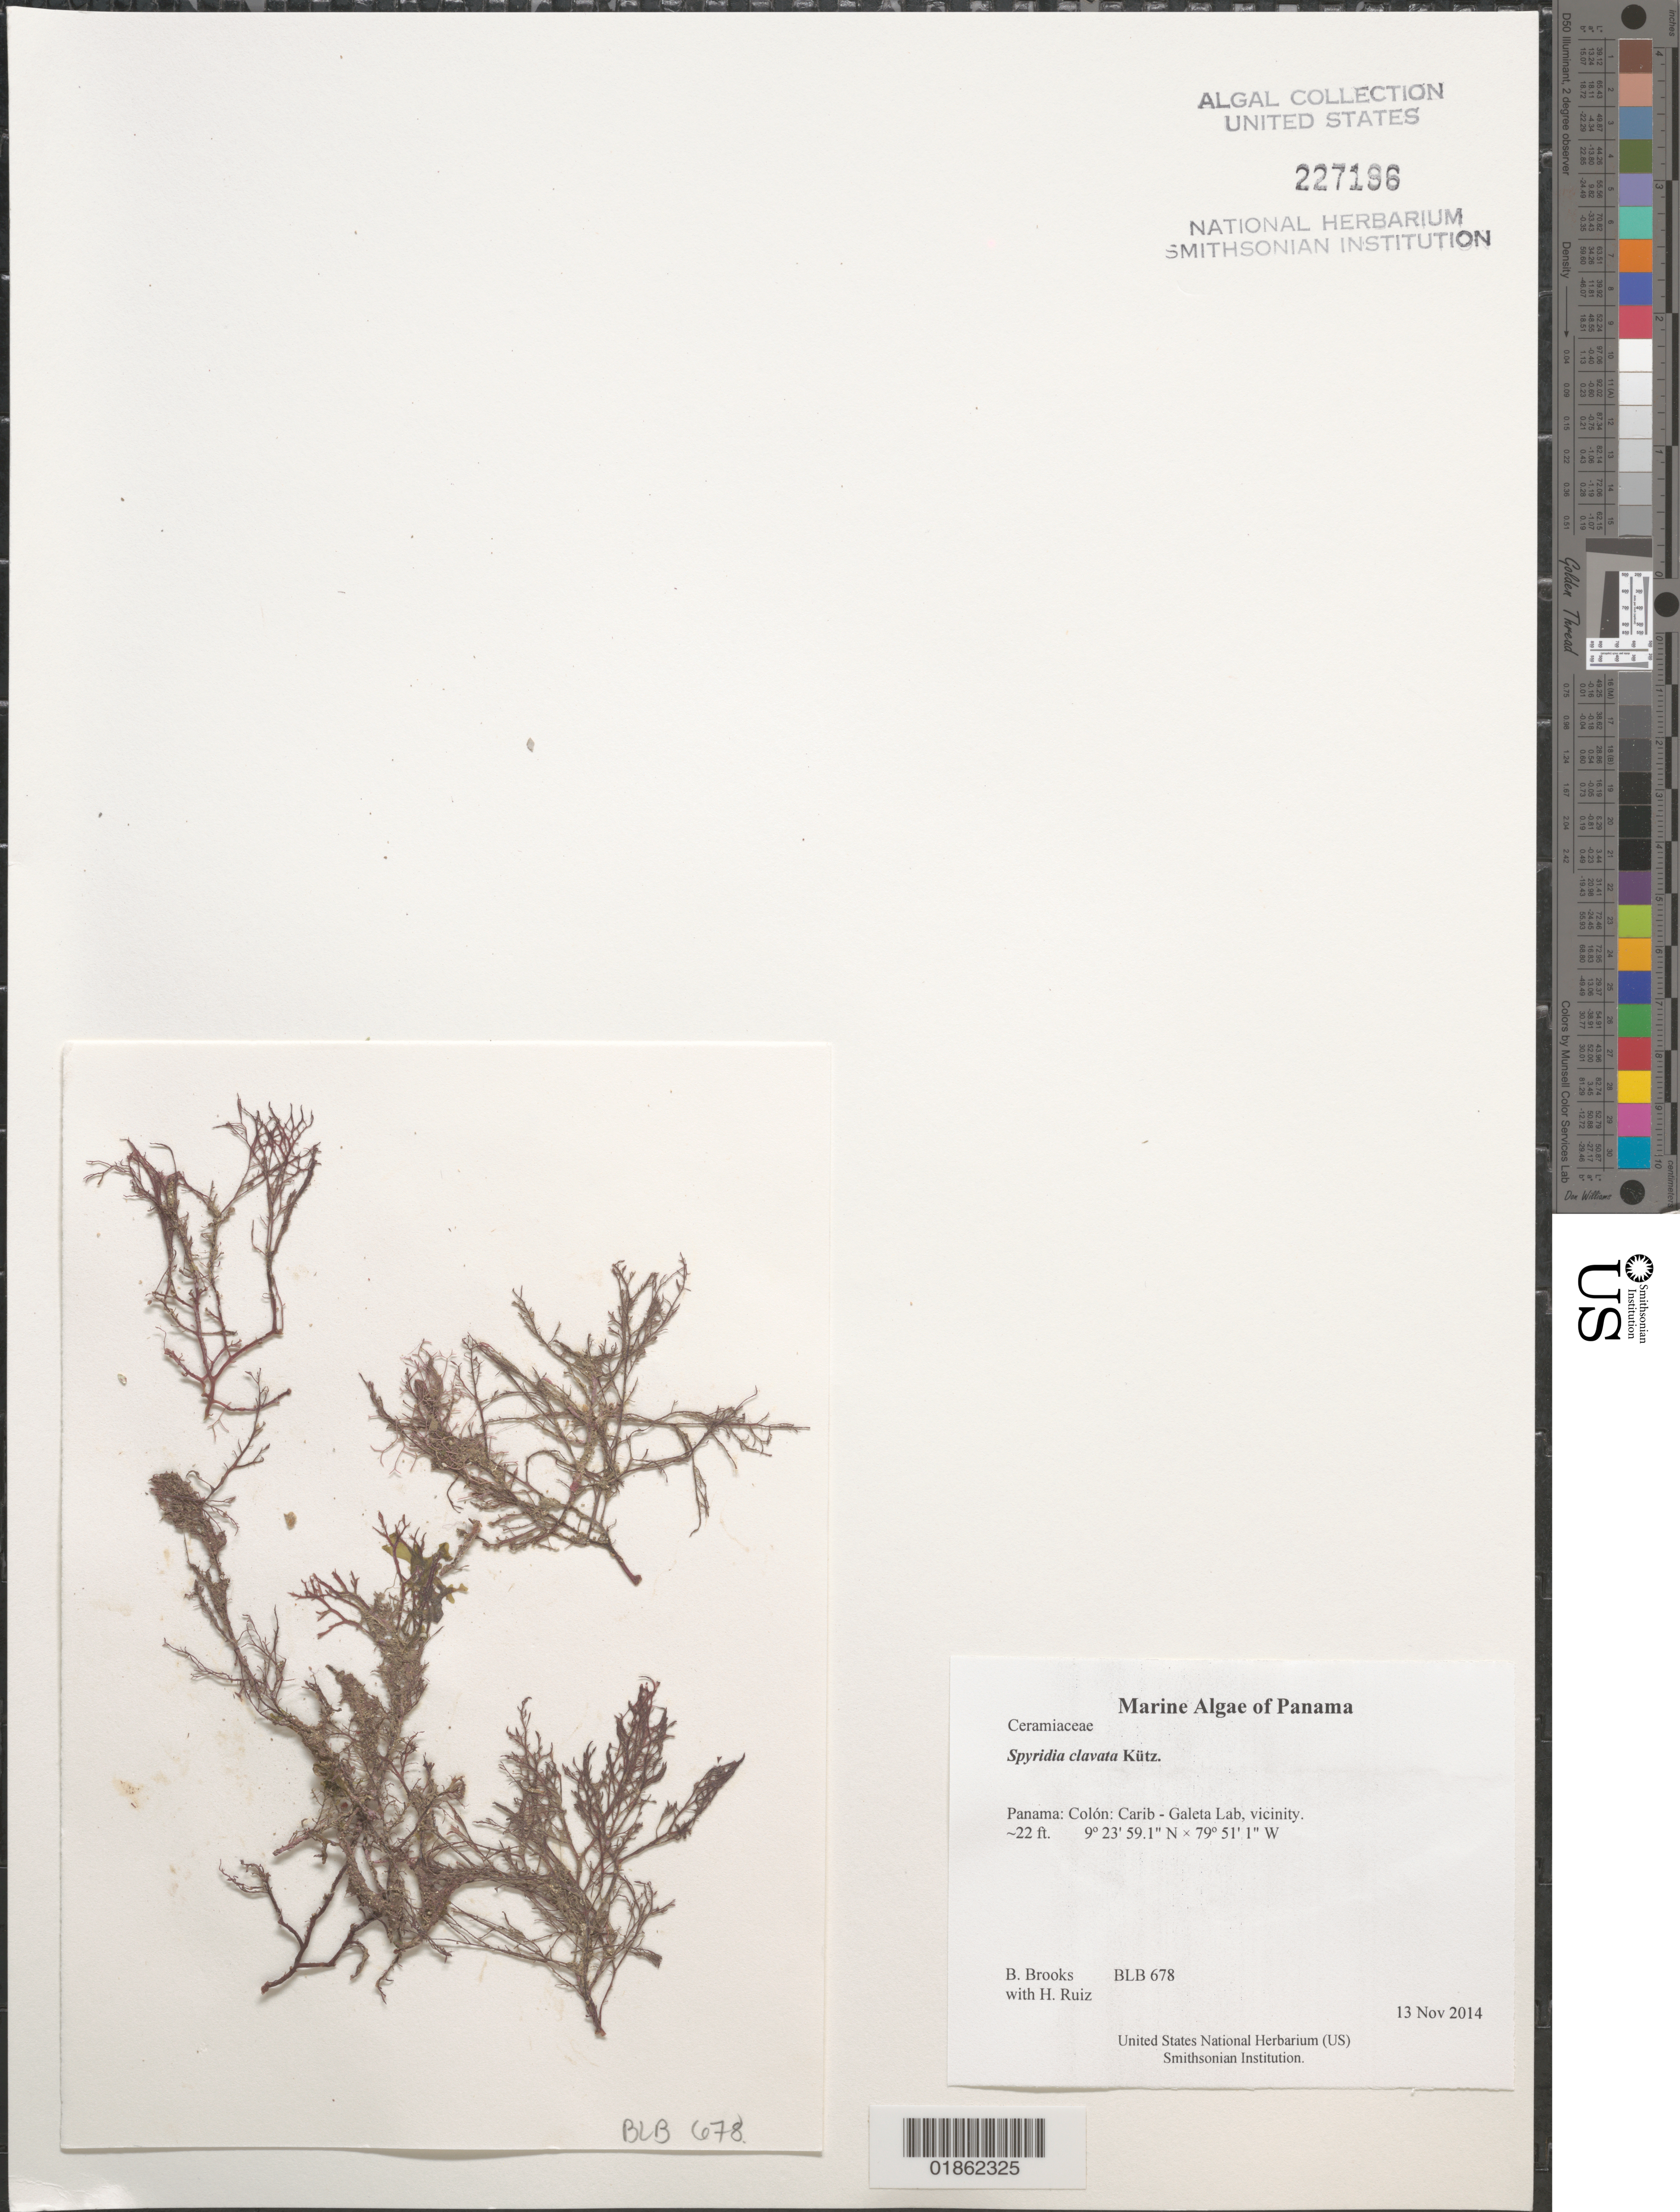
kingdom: Plantae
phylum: Rhodophyta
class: Florideophyceae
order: Ceramiales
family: Spyridiaceae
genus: Spyridia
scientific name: Spyridia clavata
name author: Kütz.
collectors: B. Brooks & H. Ruiz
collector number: BLB 678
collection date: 2014-11-13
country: Panama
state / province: Colón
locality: Carib - Galeta Lab, vicinity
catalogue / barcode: US 227196